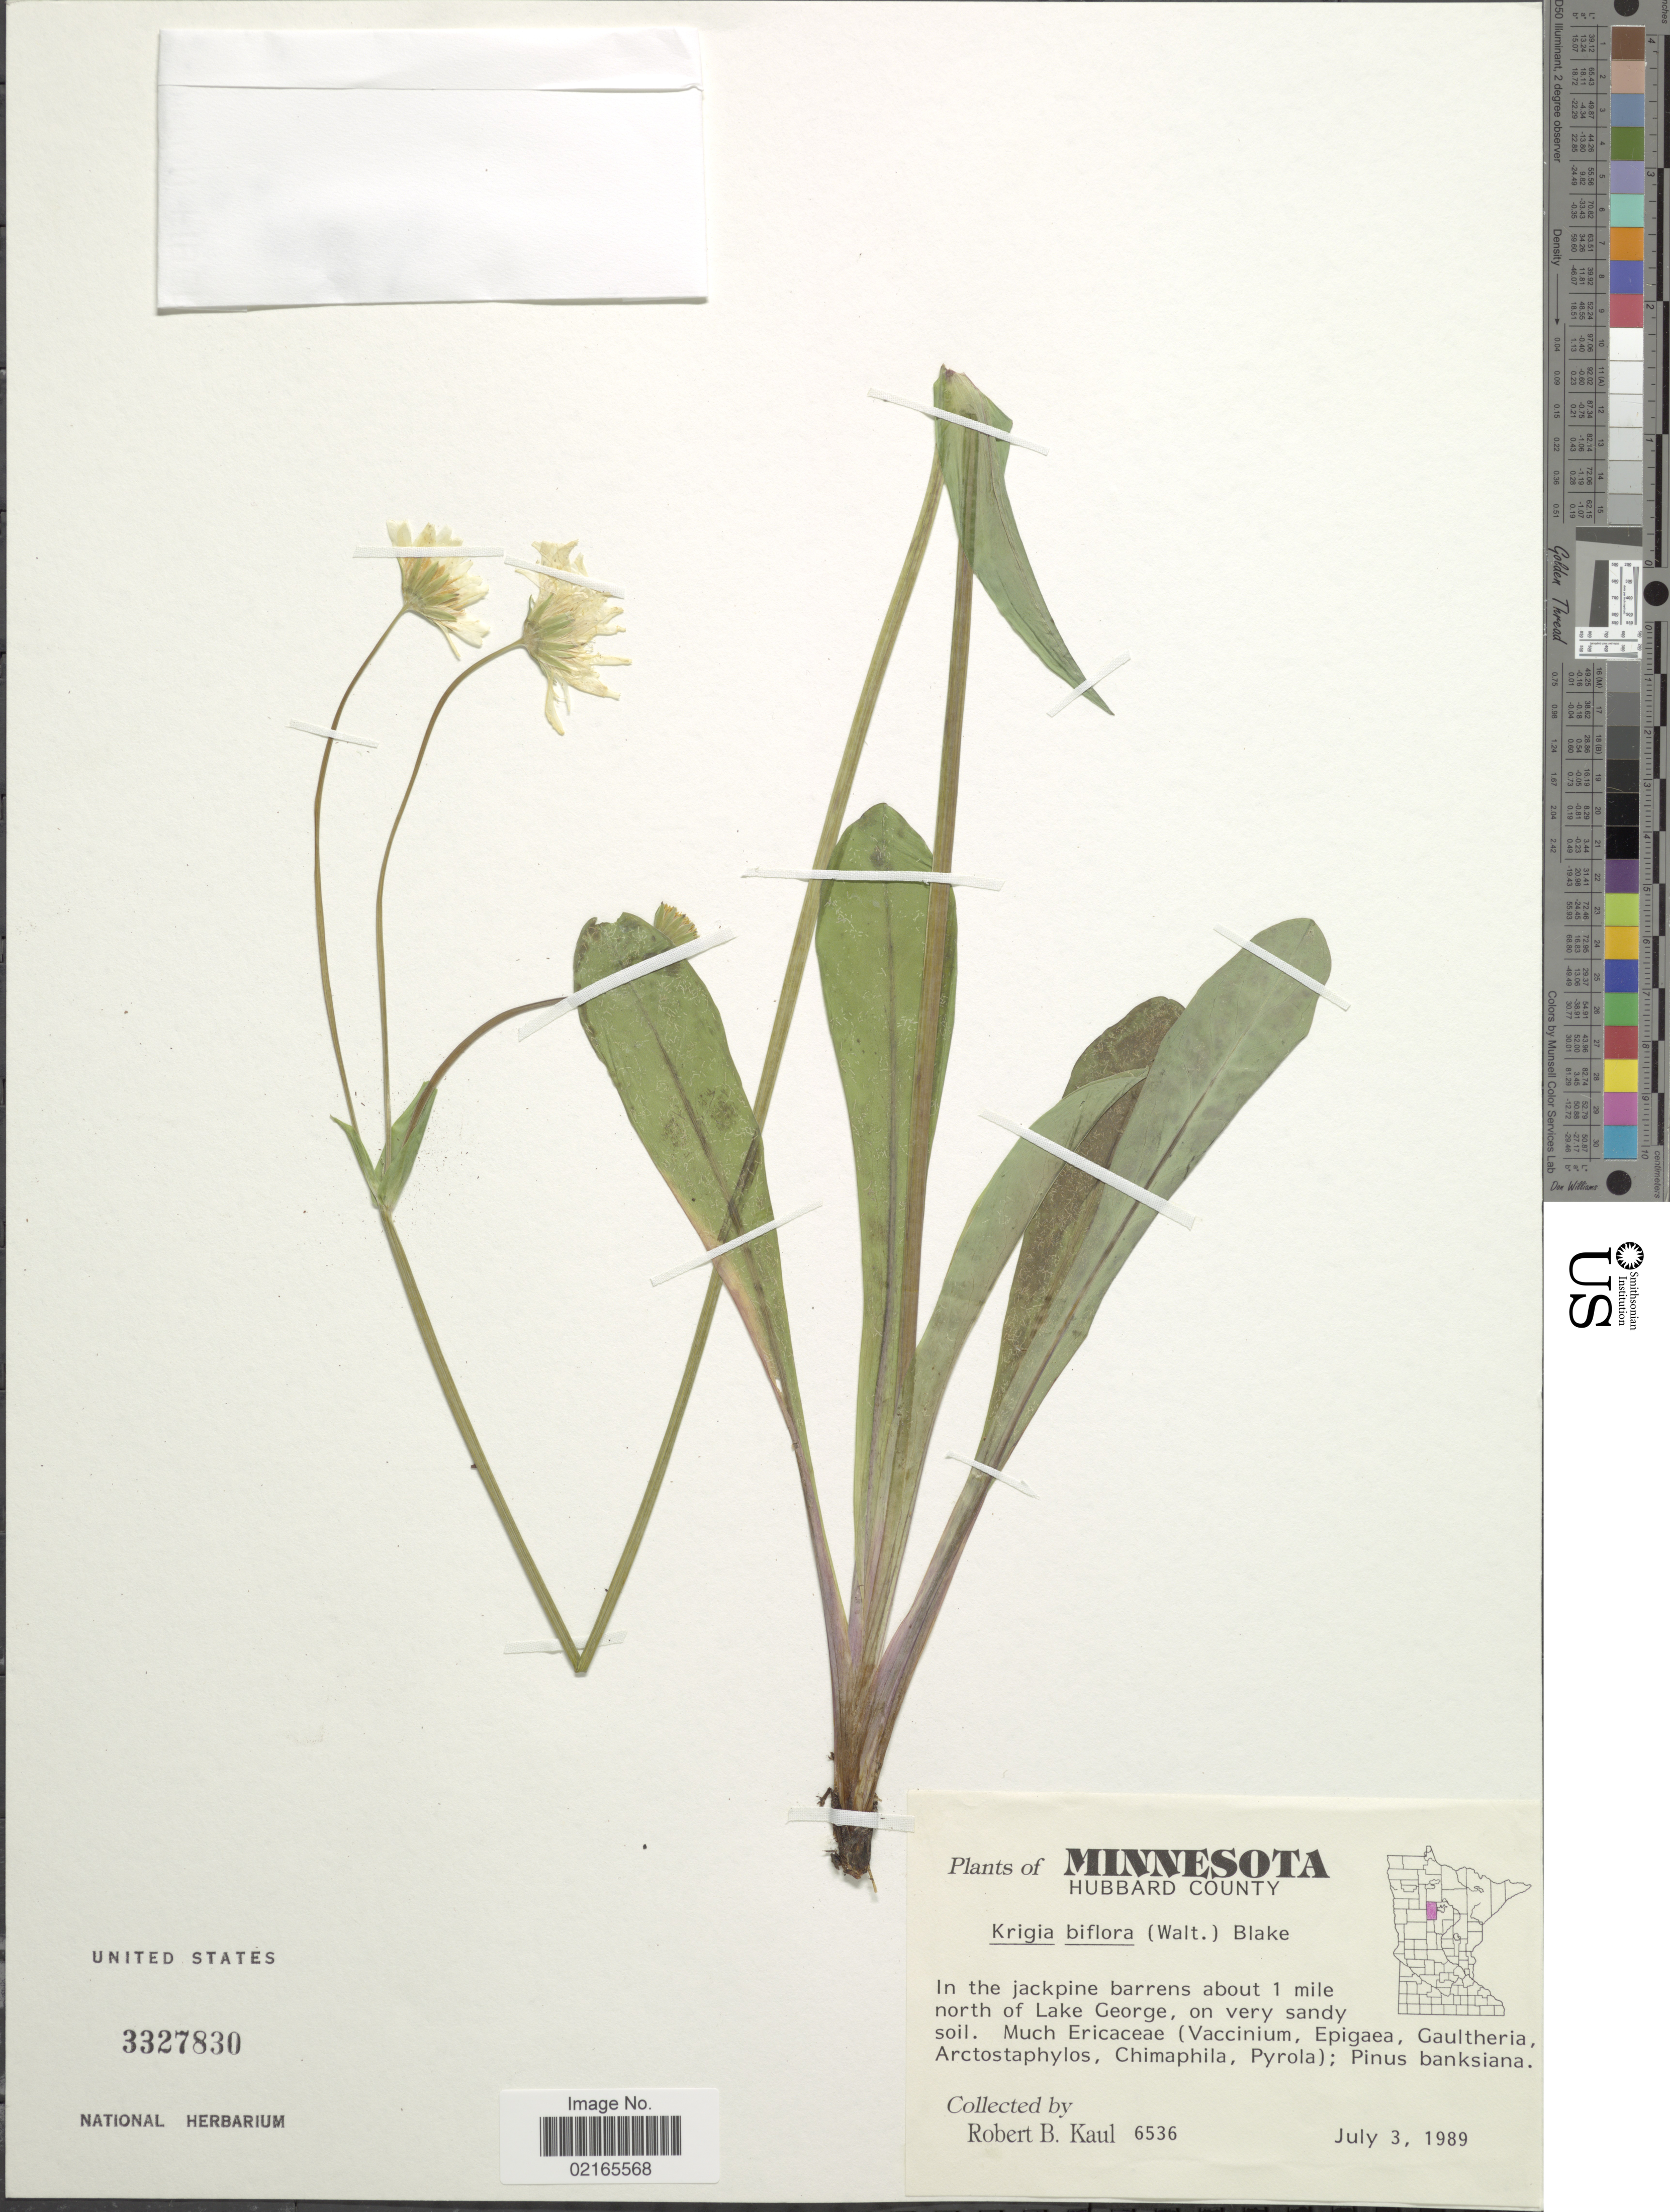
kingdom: Plantae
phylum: Tracheophyta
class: Magnoliopsida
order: Asterales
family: Asteraceae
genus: Krigia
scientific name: Krigia biflora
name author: (Walter) S.F. Blake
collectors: R. Kaul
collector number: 6536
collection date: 1989-07-03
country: United States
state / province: Minnesota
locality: Hubbard County, in the jackpine barrens about 1 mile north of Lake George, on very sandy soil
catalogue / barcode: US 3327830